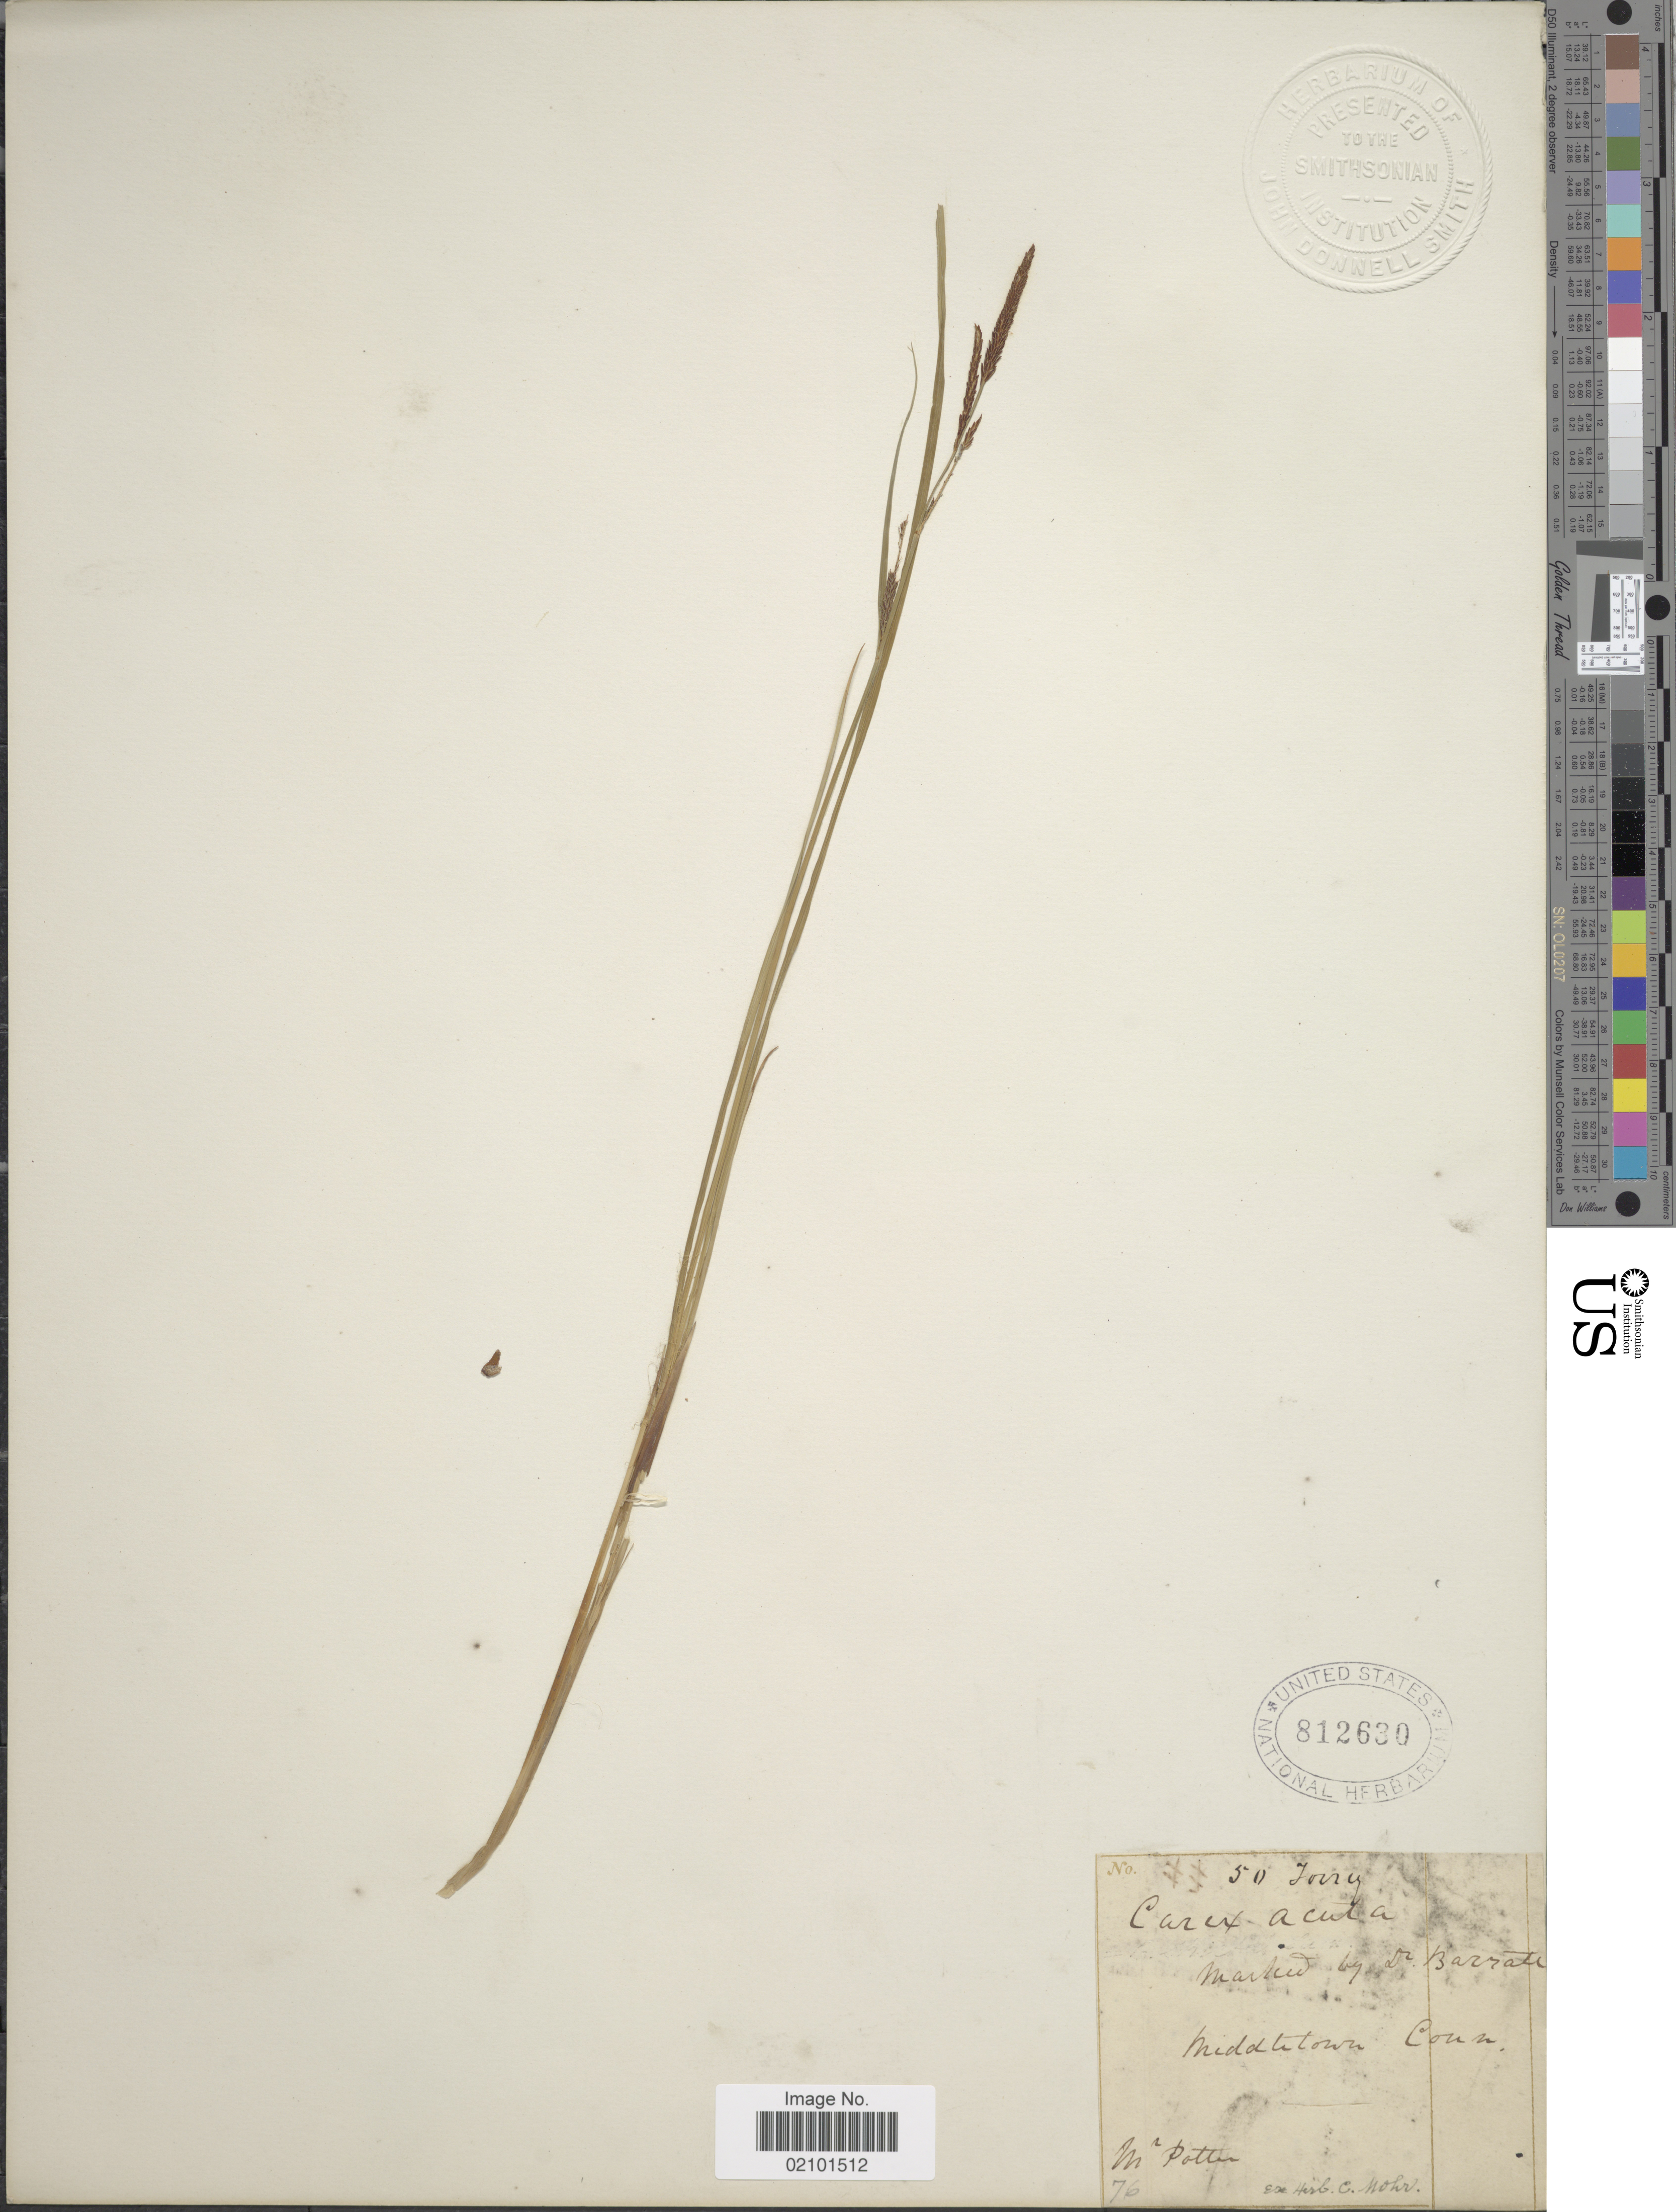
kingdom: Plantae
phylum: Tracheophyta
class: Liliopsida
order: Poales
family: Cyperaceae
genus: Carex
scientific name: Carex acuta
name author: L.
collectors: -. Potter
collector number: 50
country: United States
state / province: Connecticut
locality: Middletown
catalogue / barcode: US 812630